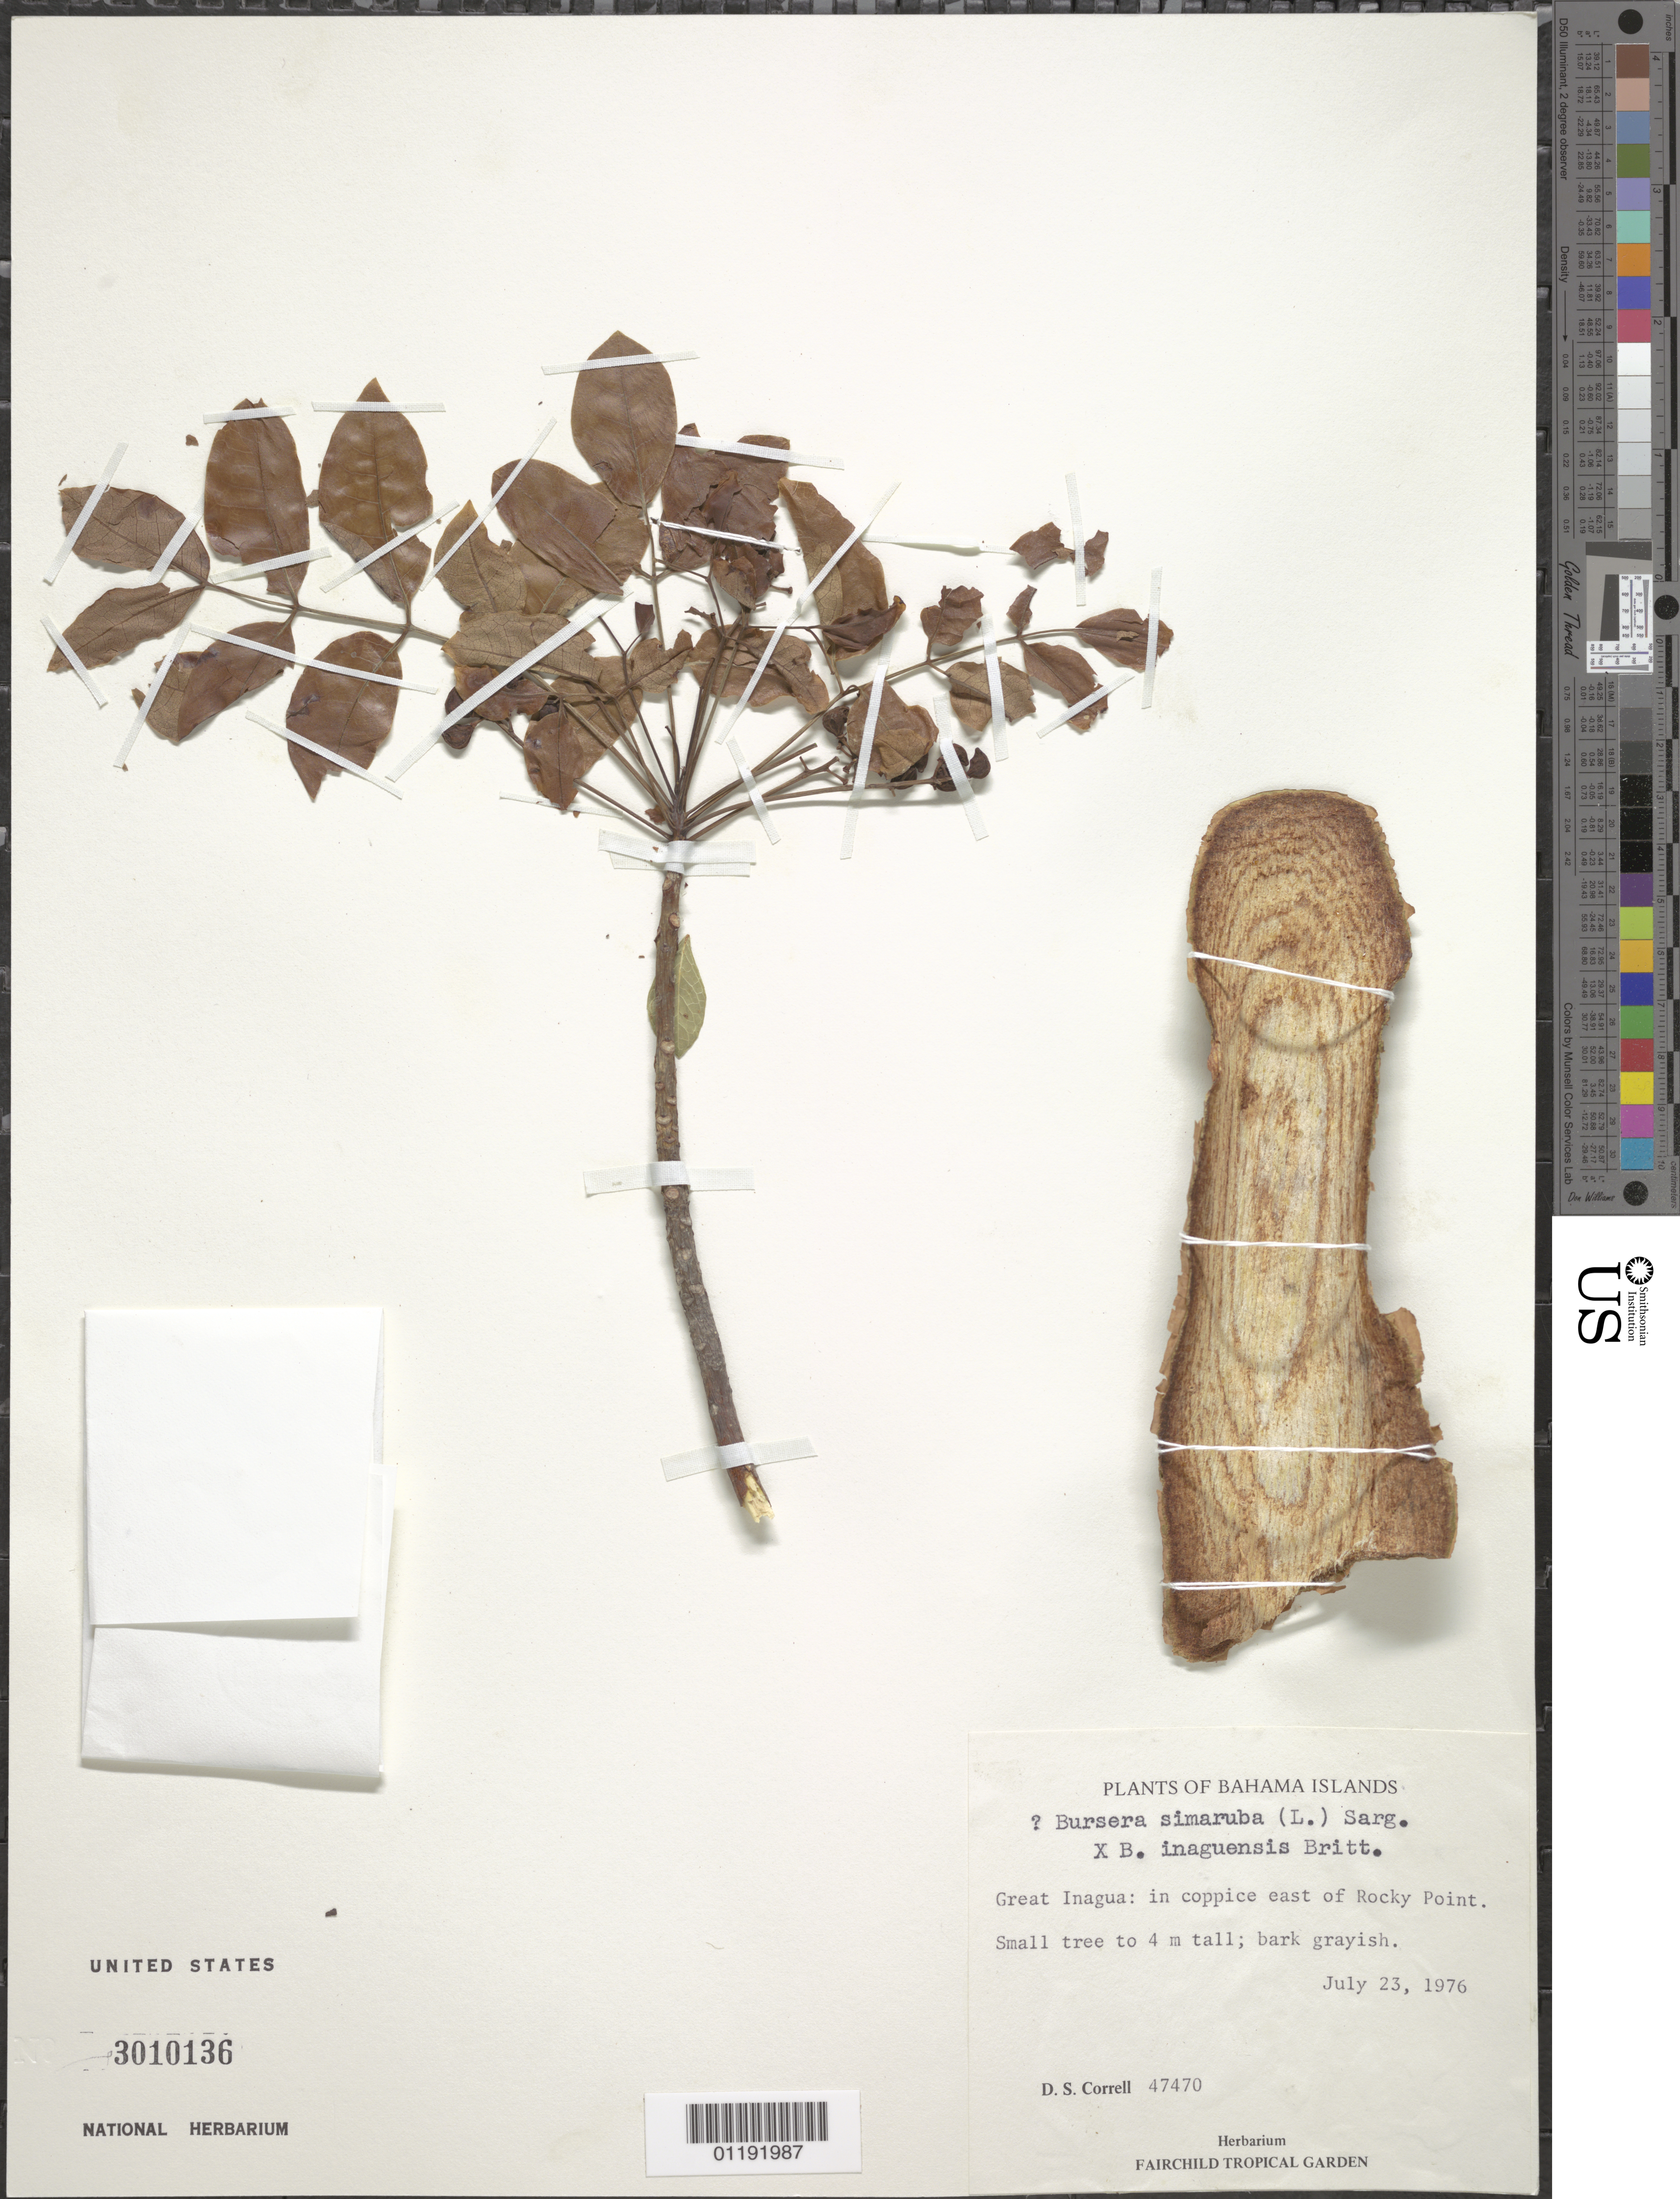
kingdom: Plantae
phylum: Tracheophyta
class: Magnoliopsida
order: Sapindales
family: Burseraceae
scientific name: Bursera simaruba x B. inaguensis Britton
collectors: D. S. Correll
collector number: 47470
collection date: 1976-07-23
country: Bahamas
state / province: Great Inagua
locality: in coppice E of Rocky Point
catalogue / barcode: US 3010136